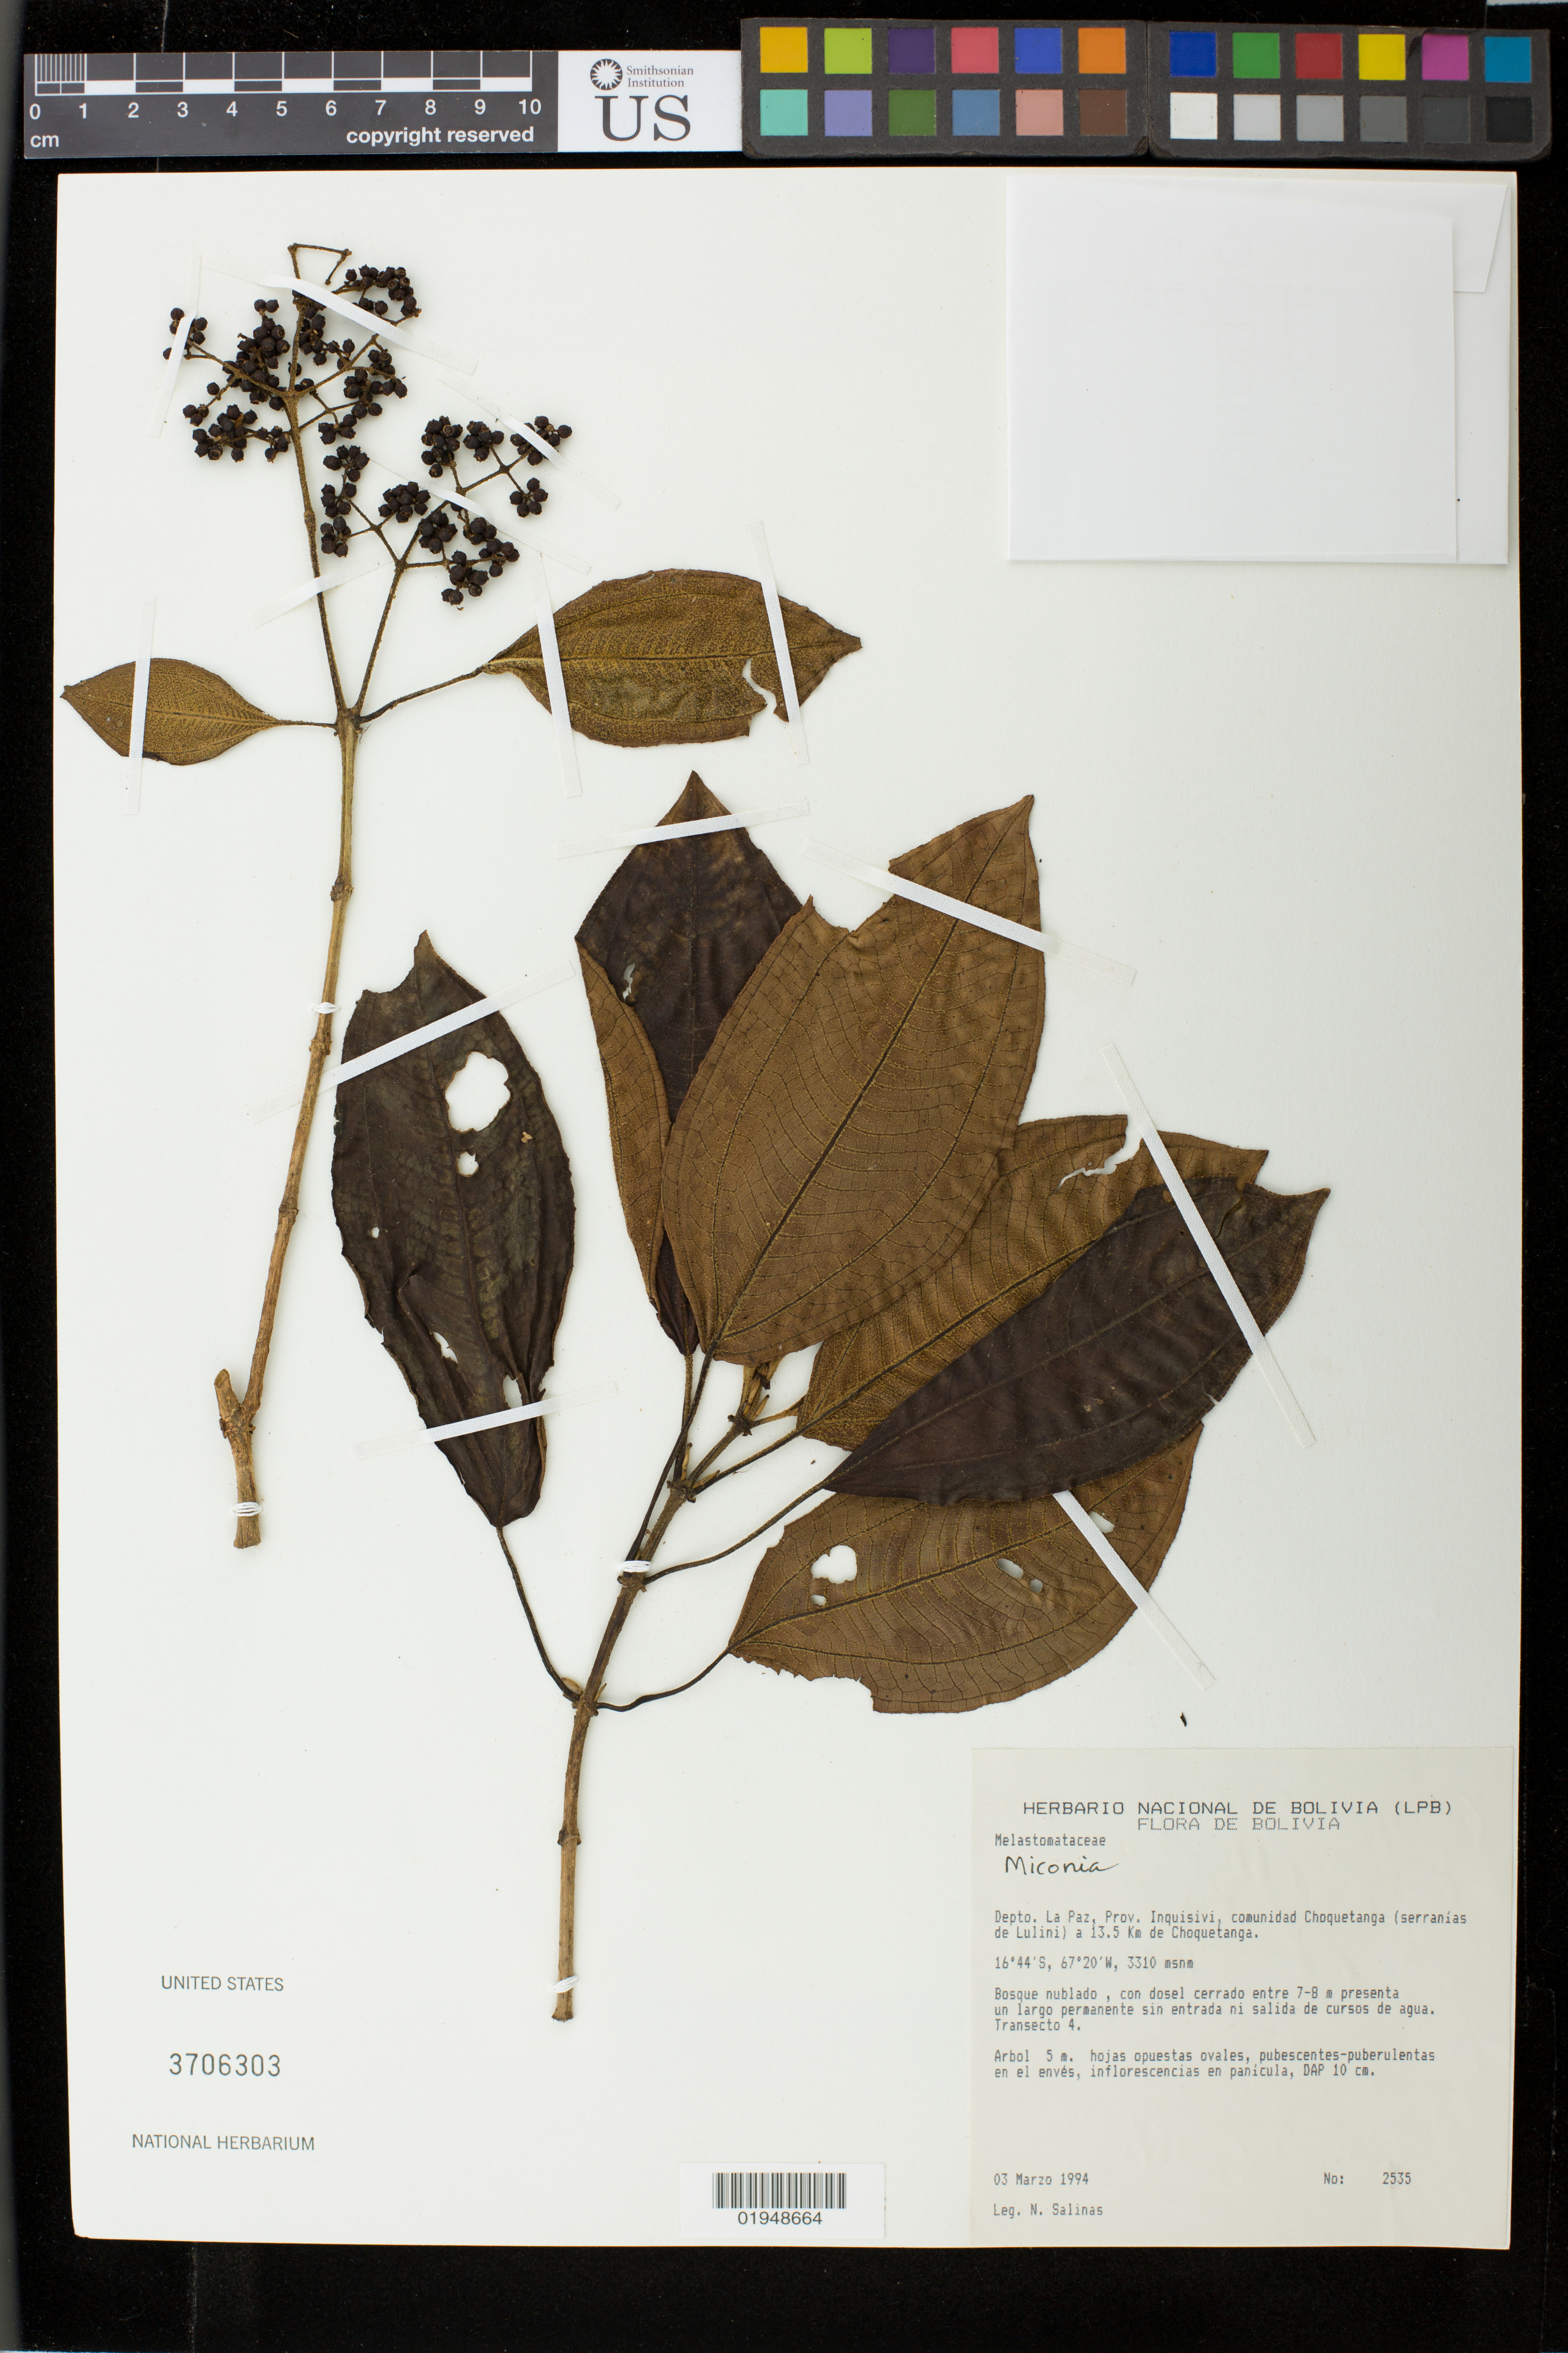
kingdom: Plantae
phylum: Tracheophyta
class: Magnoliopsida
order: Myrtales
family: Melastomataceae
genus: Miconia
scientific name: Miconia sp.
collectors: N. Salinas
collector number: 2535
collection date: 1994-03-03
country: Bolivia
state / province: La Paz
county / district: Inquisivi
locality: Depto. La Paz, Prov. Inquisivi, comunidad Choquetanga (serrinias de Lulini) a 13.5 Km de Choquetanga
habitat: Cloud forest, with closed canopy between 7-8 m presents a permanent long without entry or exit of water courses.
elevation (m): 3310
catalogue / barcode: US 3706303